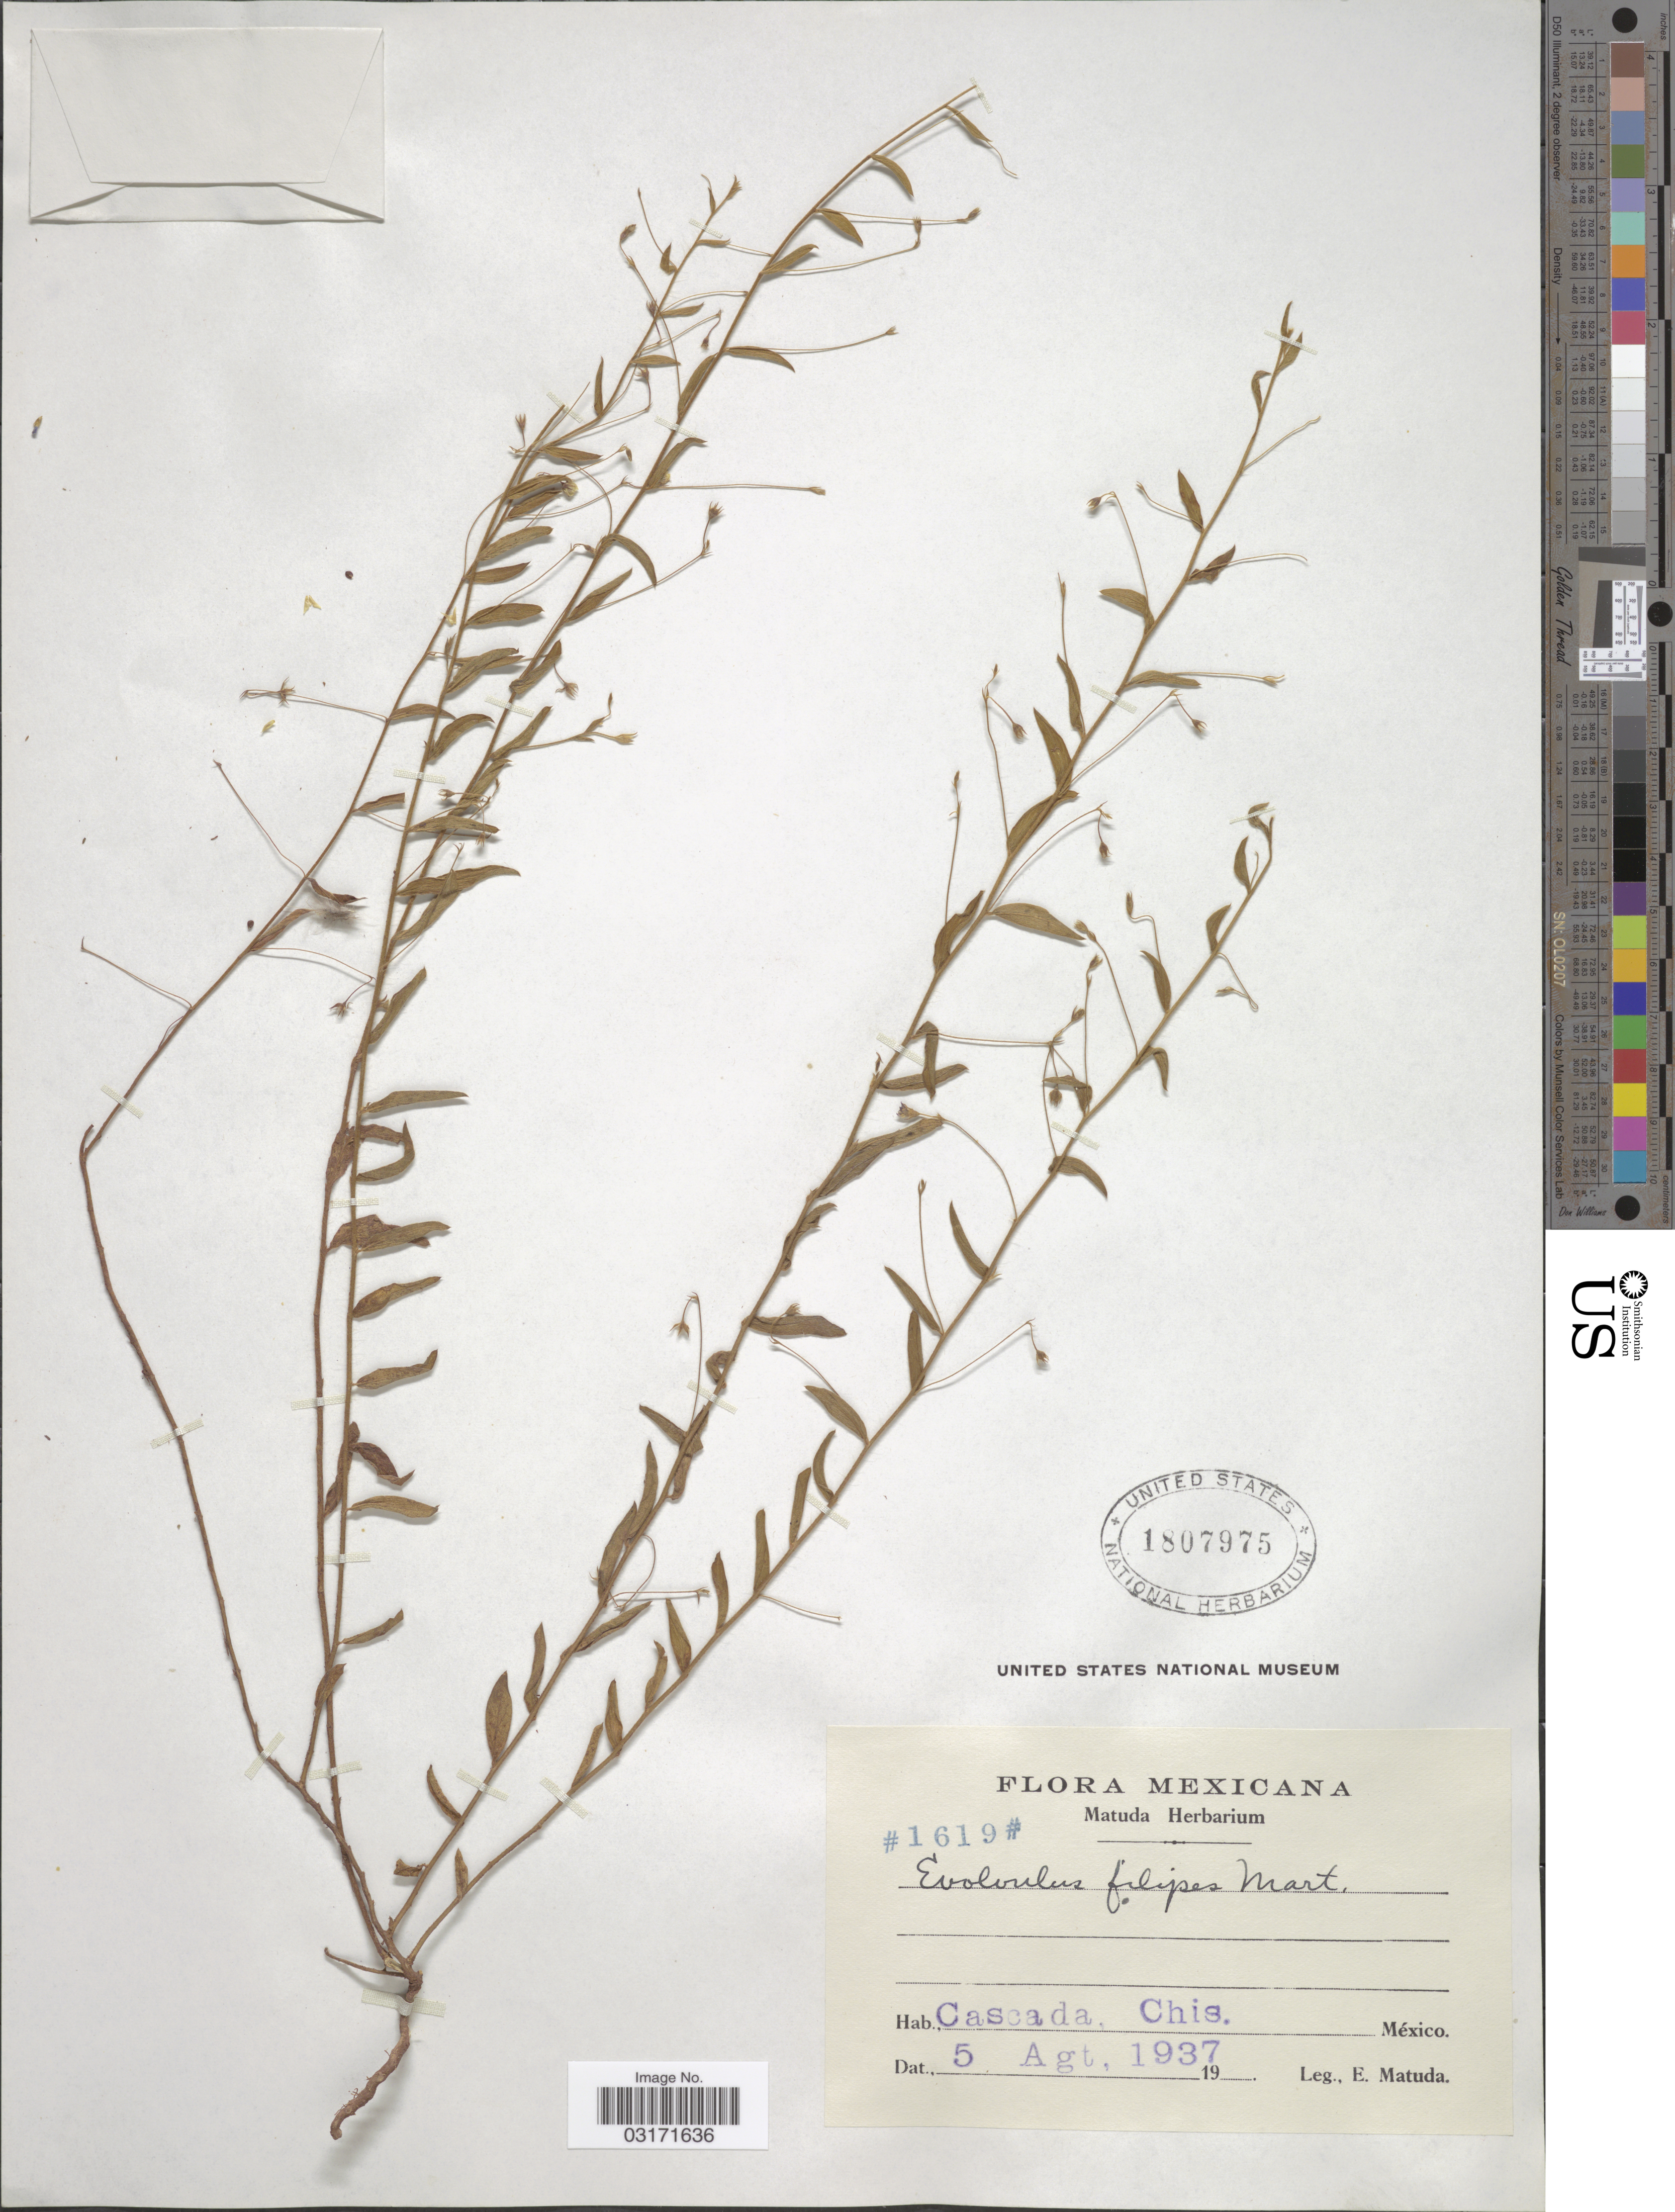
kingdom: Plantae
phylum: Tracheophyta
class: Magnoliopsida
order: Solanales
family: Convolvulaceae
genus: Evolvulus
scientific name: Evolvulus filipes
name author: Mart.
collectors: E. Matuda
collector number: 1619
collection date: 1937-08-05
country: Mexico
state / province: Chiapas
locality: Cascada.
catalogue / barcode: US 1807975